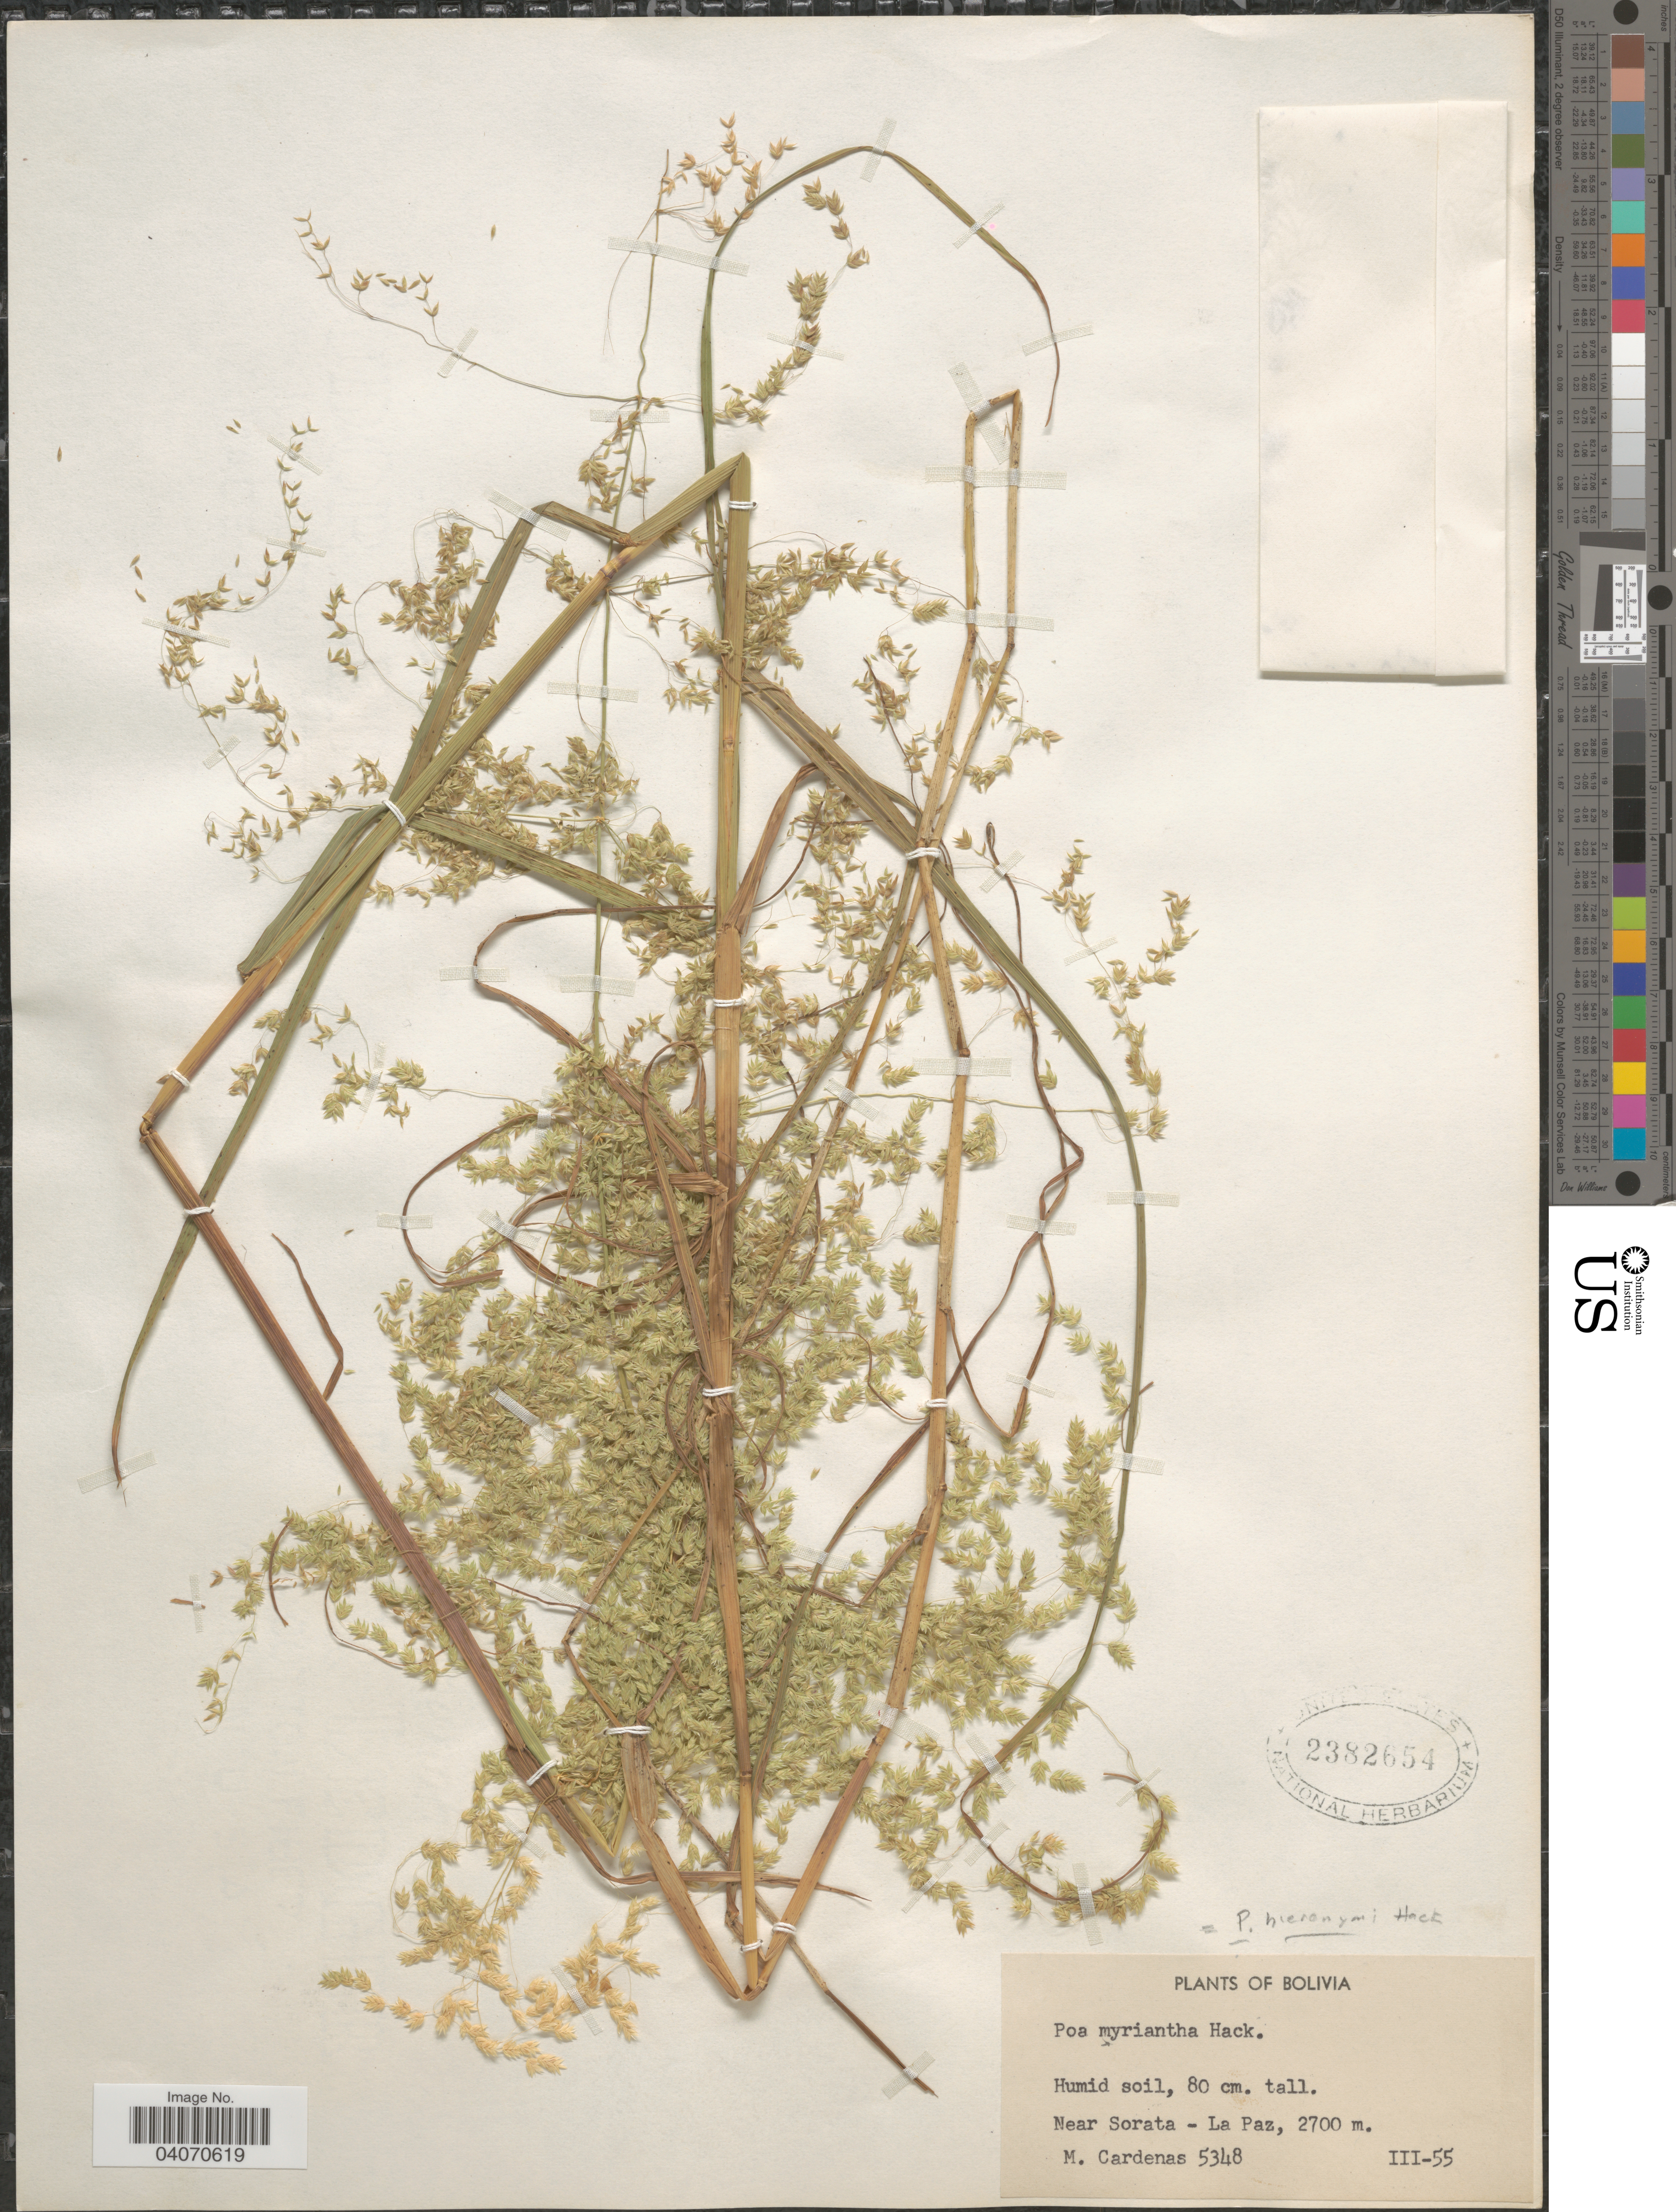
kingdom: Plantae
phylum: Tracheophyta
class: Liliopsida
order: Poales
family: Poaceae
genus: Poa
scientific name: Poa hieronymi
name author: Hack.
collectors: M. Cárdenas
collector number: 5348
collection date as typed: Transcribed d/m/y: /3/55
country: Bolivia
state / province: La Paz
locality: Near Sorata.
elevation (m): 2700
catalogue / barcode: US 2382654